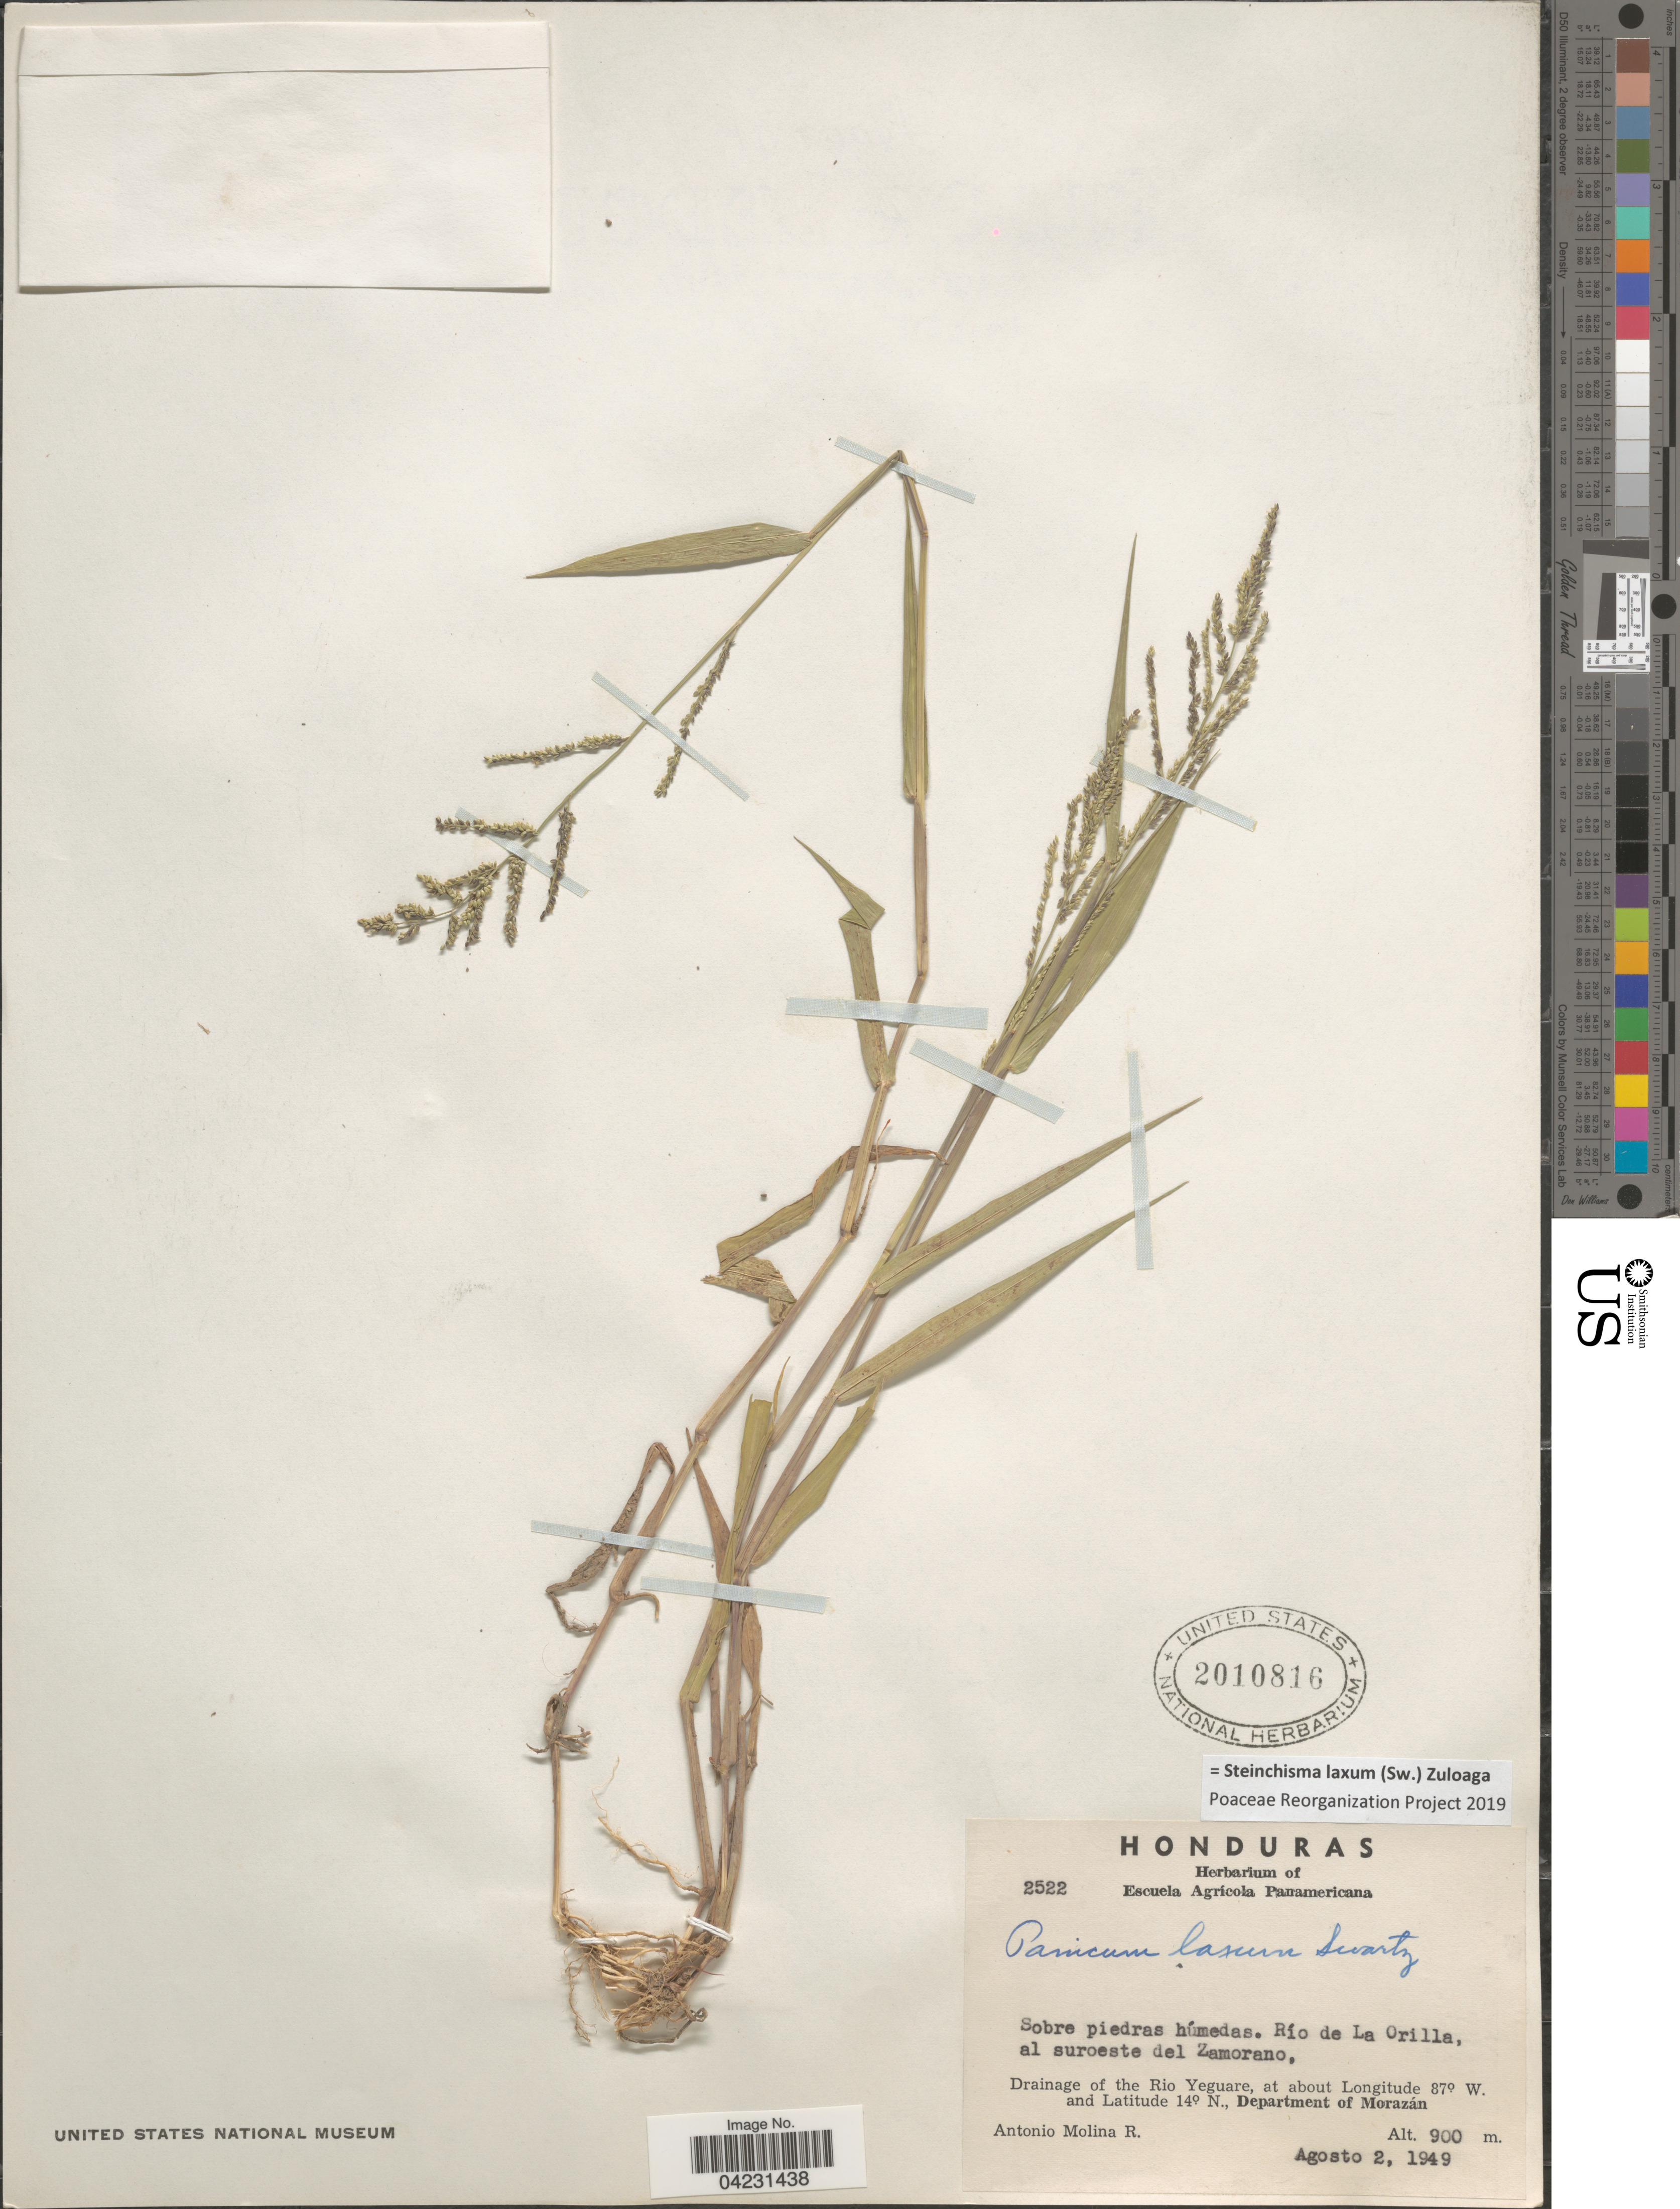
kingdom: Plantae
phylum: Tracheophyta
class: Liliopsida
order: Poales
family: Poaceae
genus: Steinchisma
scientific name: Steinchisma laxum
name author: (Sw.) Zuloaga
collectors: A. Molina R.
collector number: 2522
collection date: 1949-08-02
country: Honduras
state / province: Fco. Morazán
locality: Sobre piedras húmedas. Rio de La Orilla, al suroeste del Zamorano. Drainage of the Rio Yeguare, Department of Morazán.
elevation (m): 900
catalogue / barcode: US 2010816